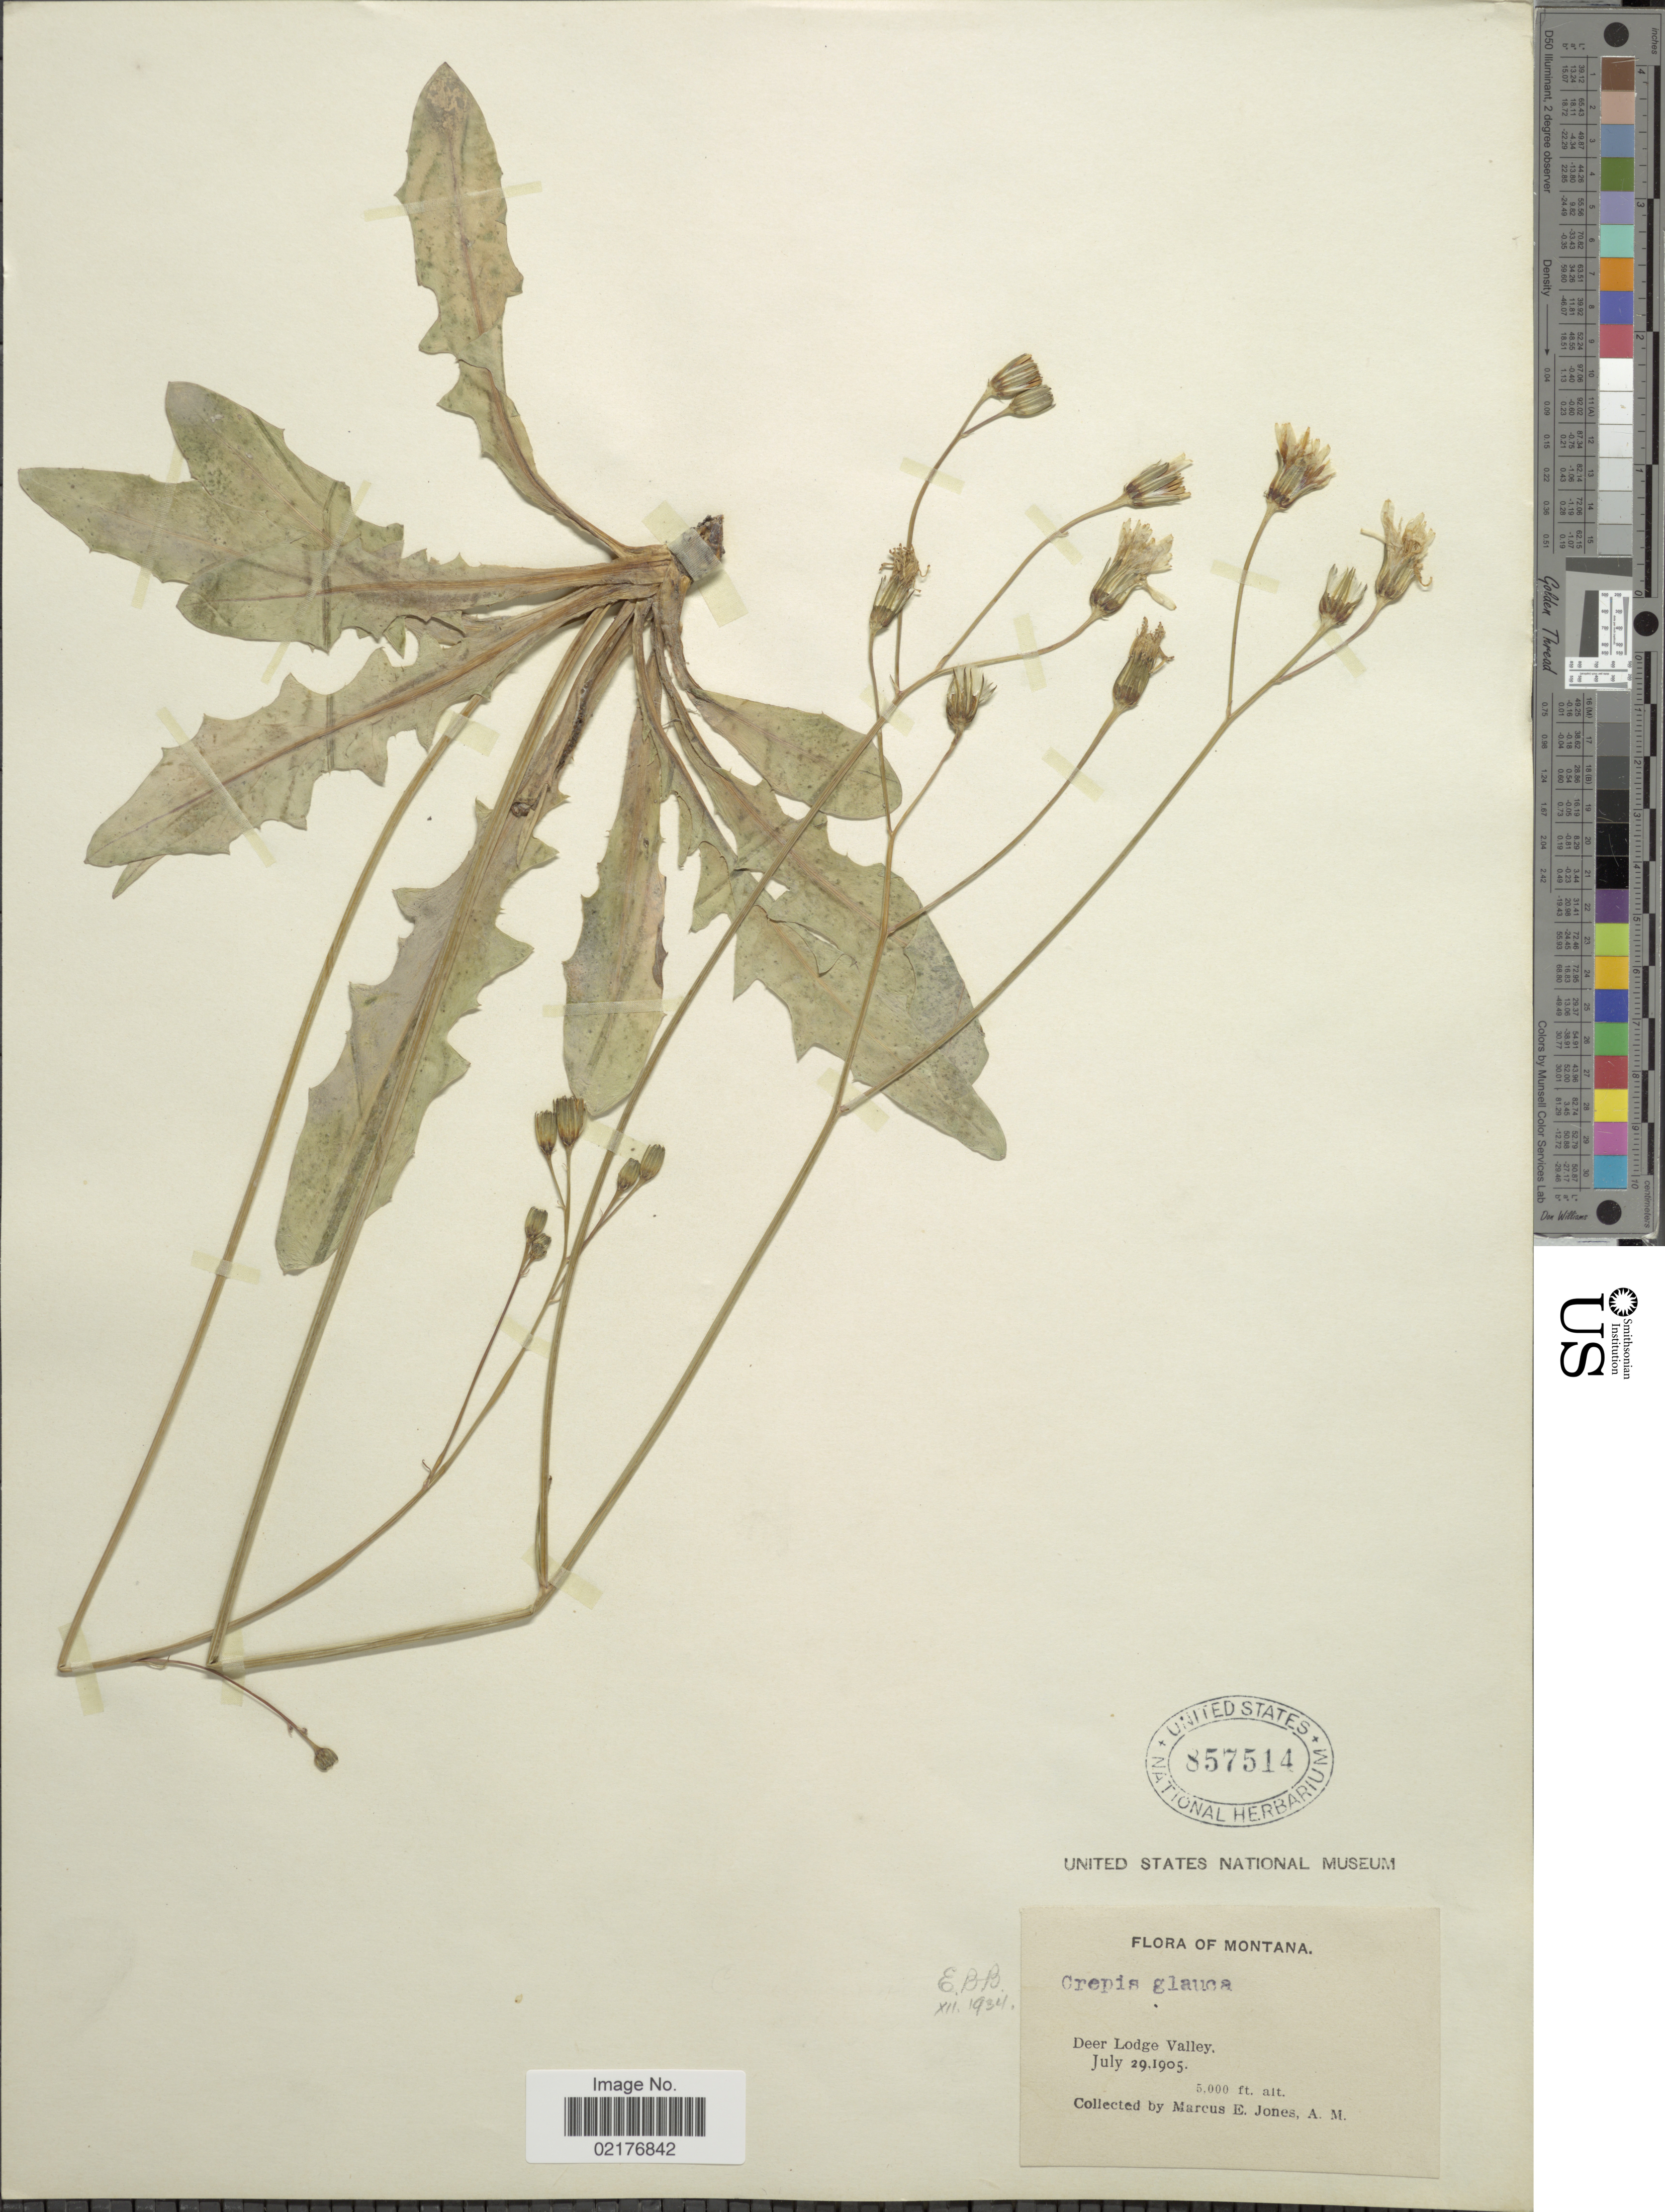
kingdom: Plantae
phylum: Tracheophyta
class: Magnoliopsida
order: Asterales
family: Asteraceae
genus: Askellia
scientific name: Askellia flexuosa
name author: (Ledeb.) W.A. Weber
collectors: M. E. Jones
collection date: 1905-07-29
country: United States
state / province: Montana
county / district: Powell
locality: Deer Lodge Valley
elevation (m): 1524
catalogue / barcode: US 857514